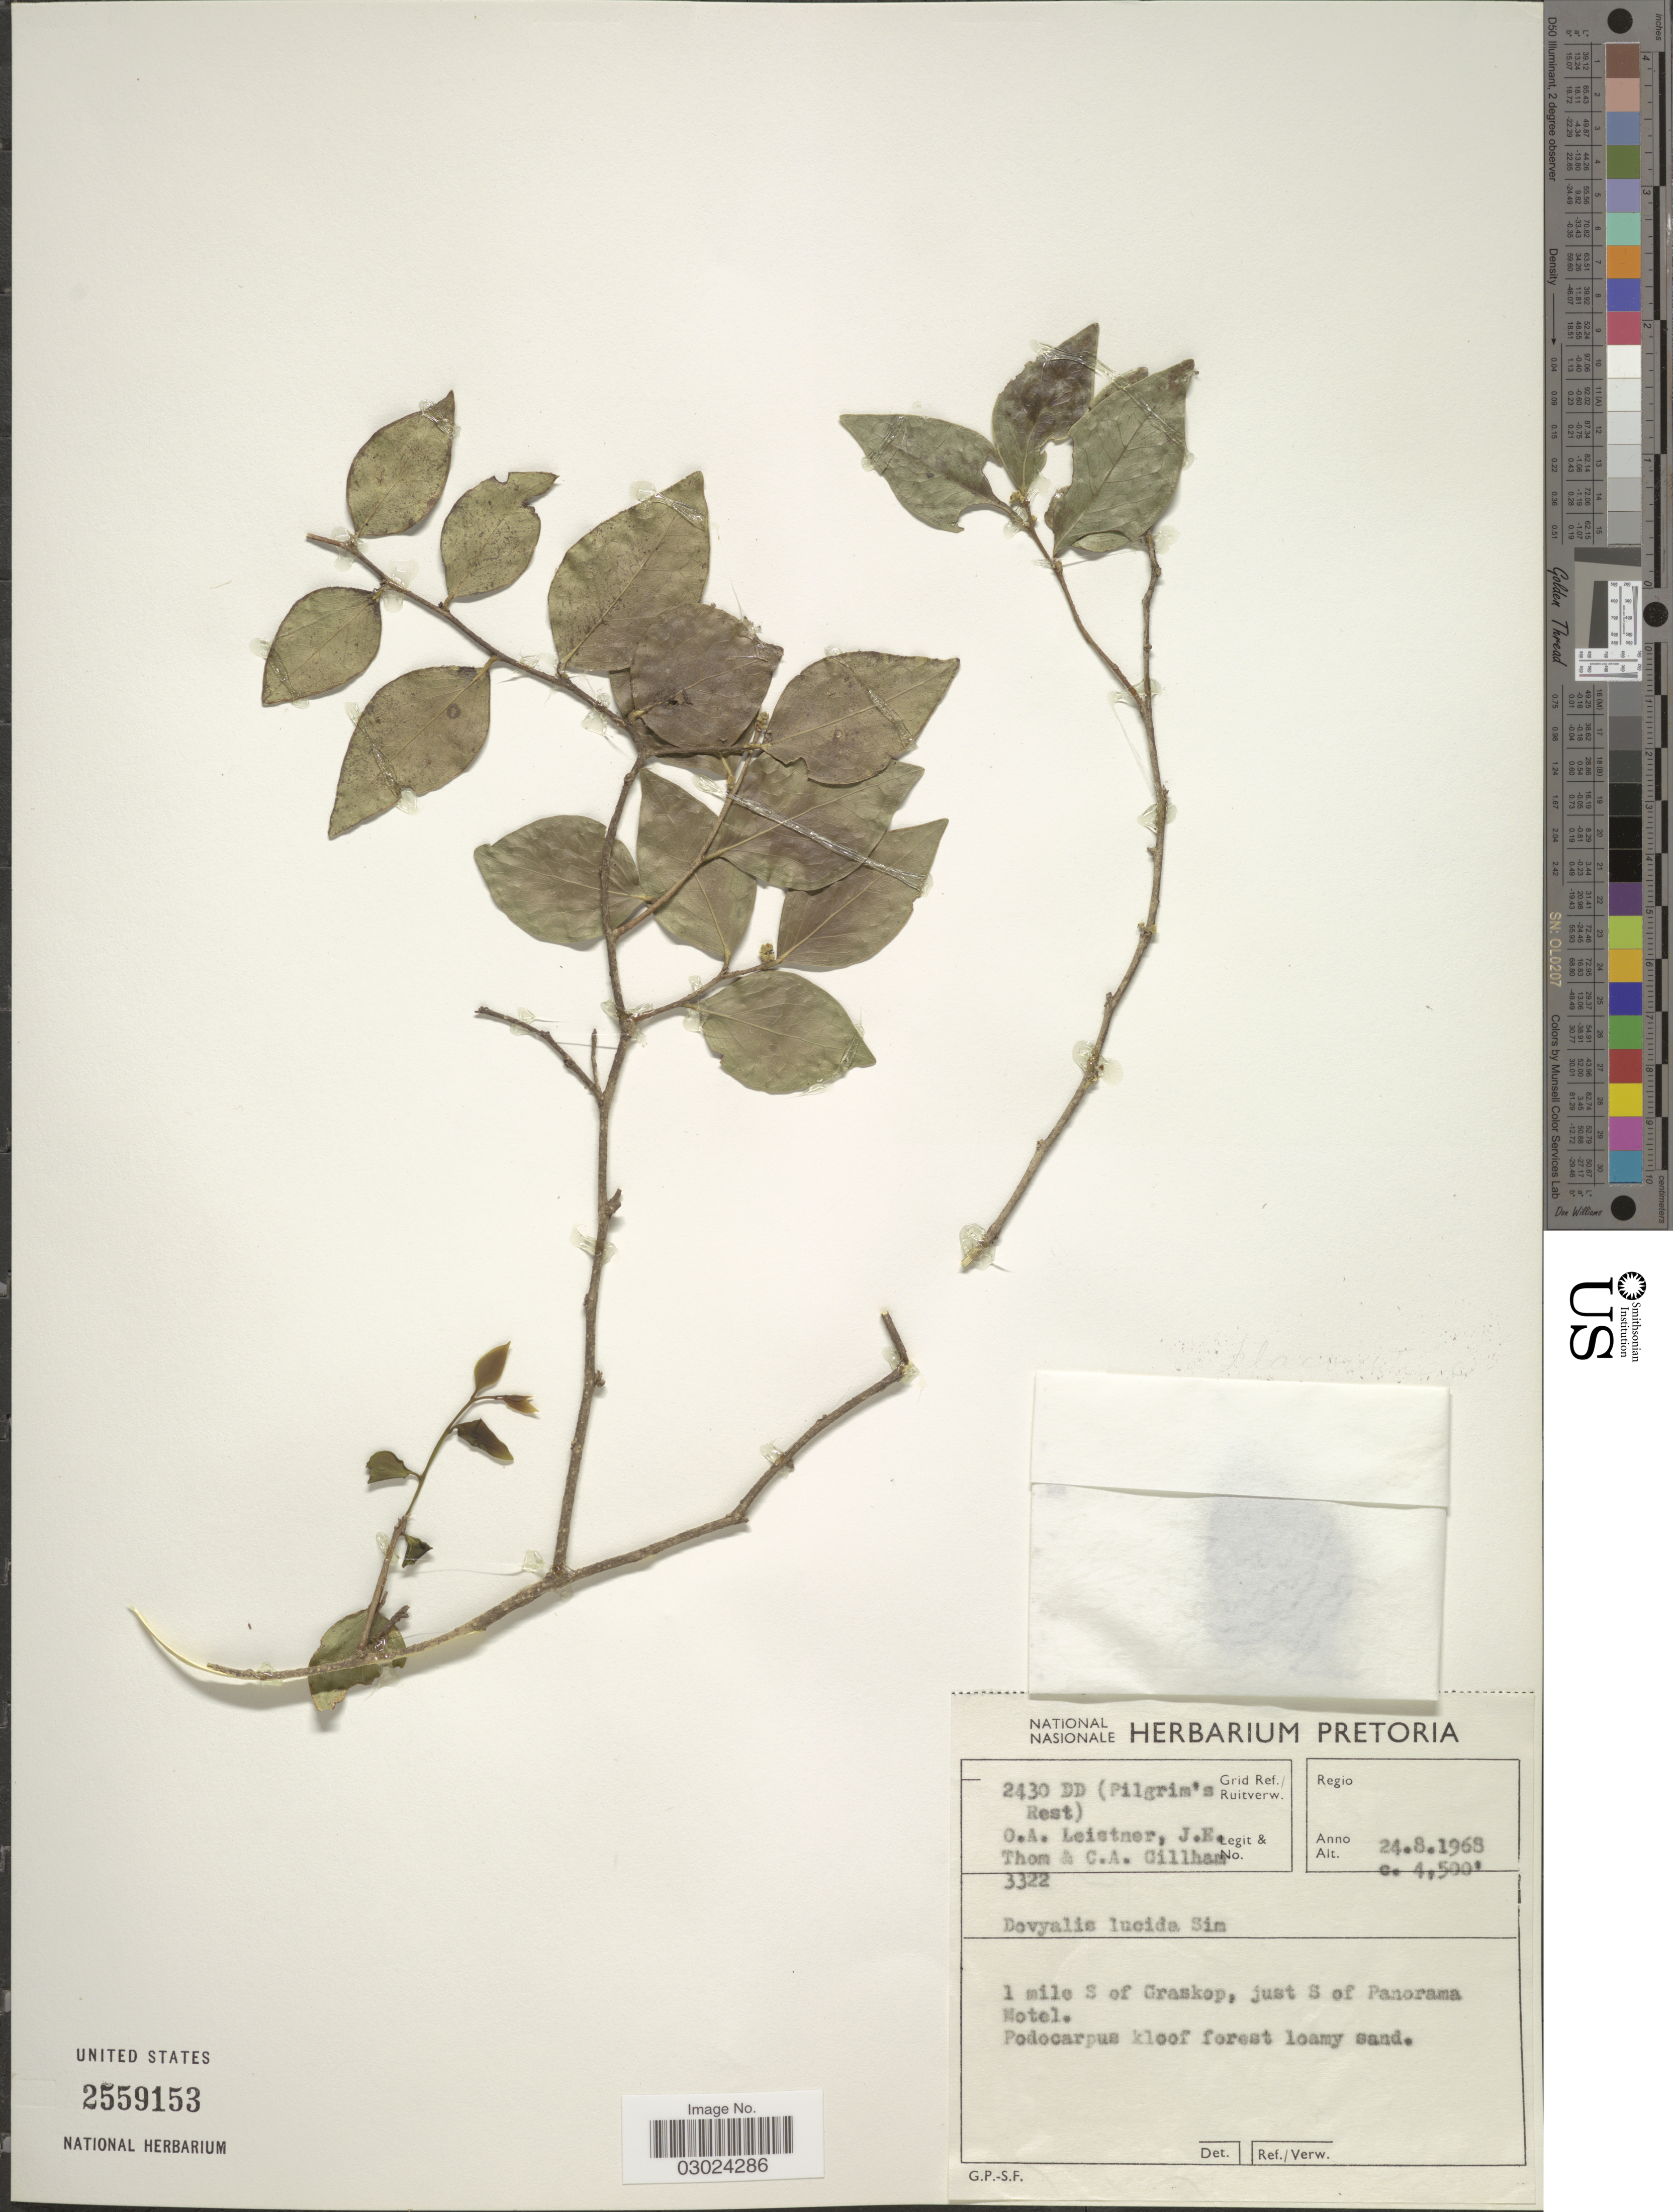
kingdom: Plantae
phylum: Tracheophyta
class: Magnoliopsida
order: Malpighiales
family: Salicaceae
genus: Dovyalis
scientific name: Dovyalis lucida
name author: Sim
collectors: O. A. Leistner, J. Thom & C. Gillham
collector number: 3322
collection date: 1968-08-24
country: South Africa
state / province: Mpumalanga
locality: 2430 DD (Pilgrim's Rest) Grid Ref./ Ruitverw. 1 mile S of Graskop, just S of Panorama Motel.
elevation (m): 1372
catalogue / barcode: US 2559153